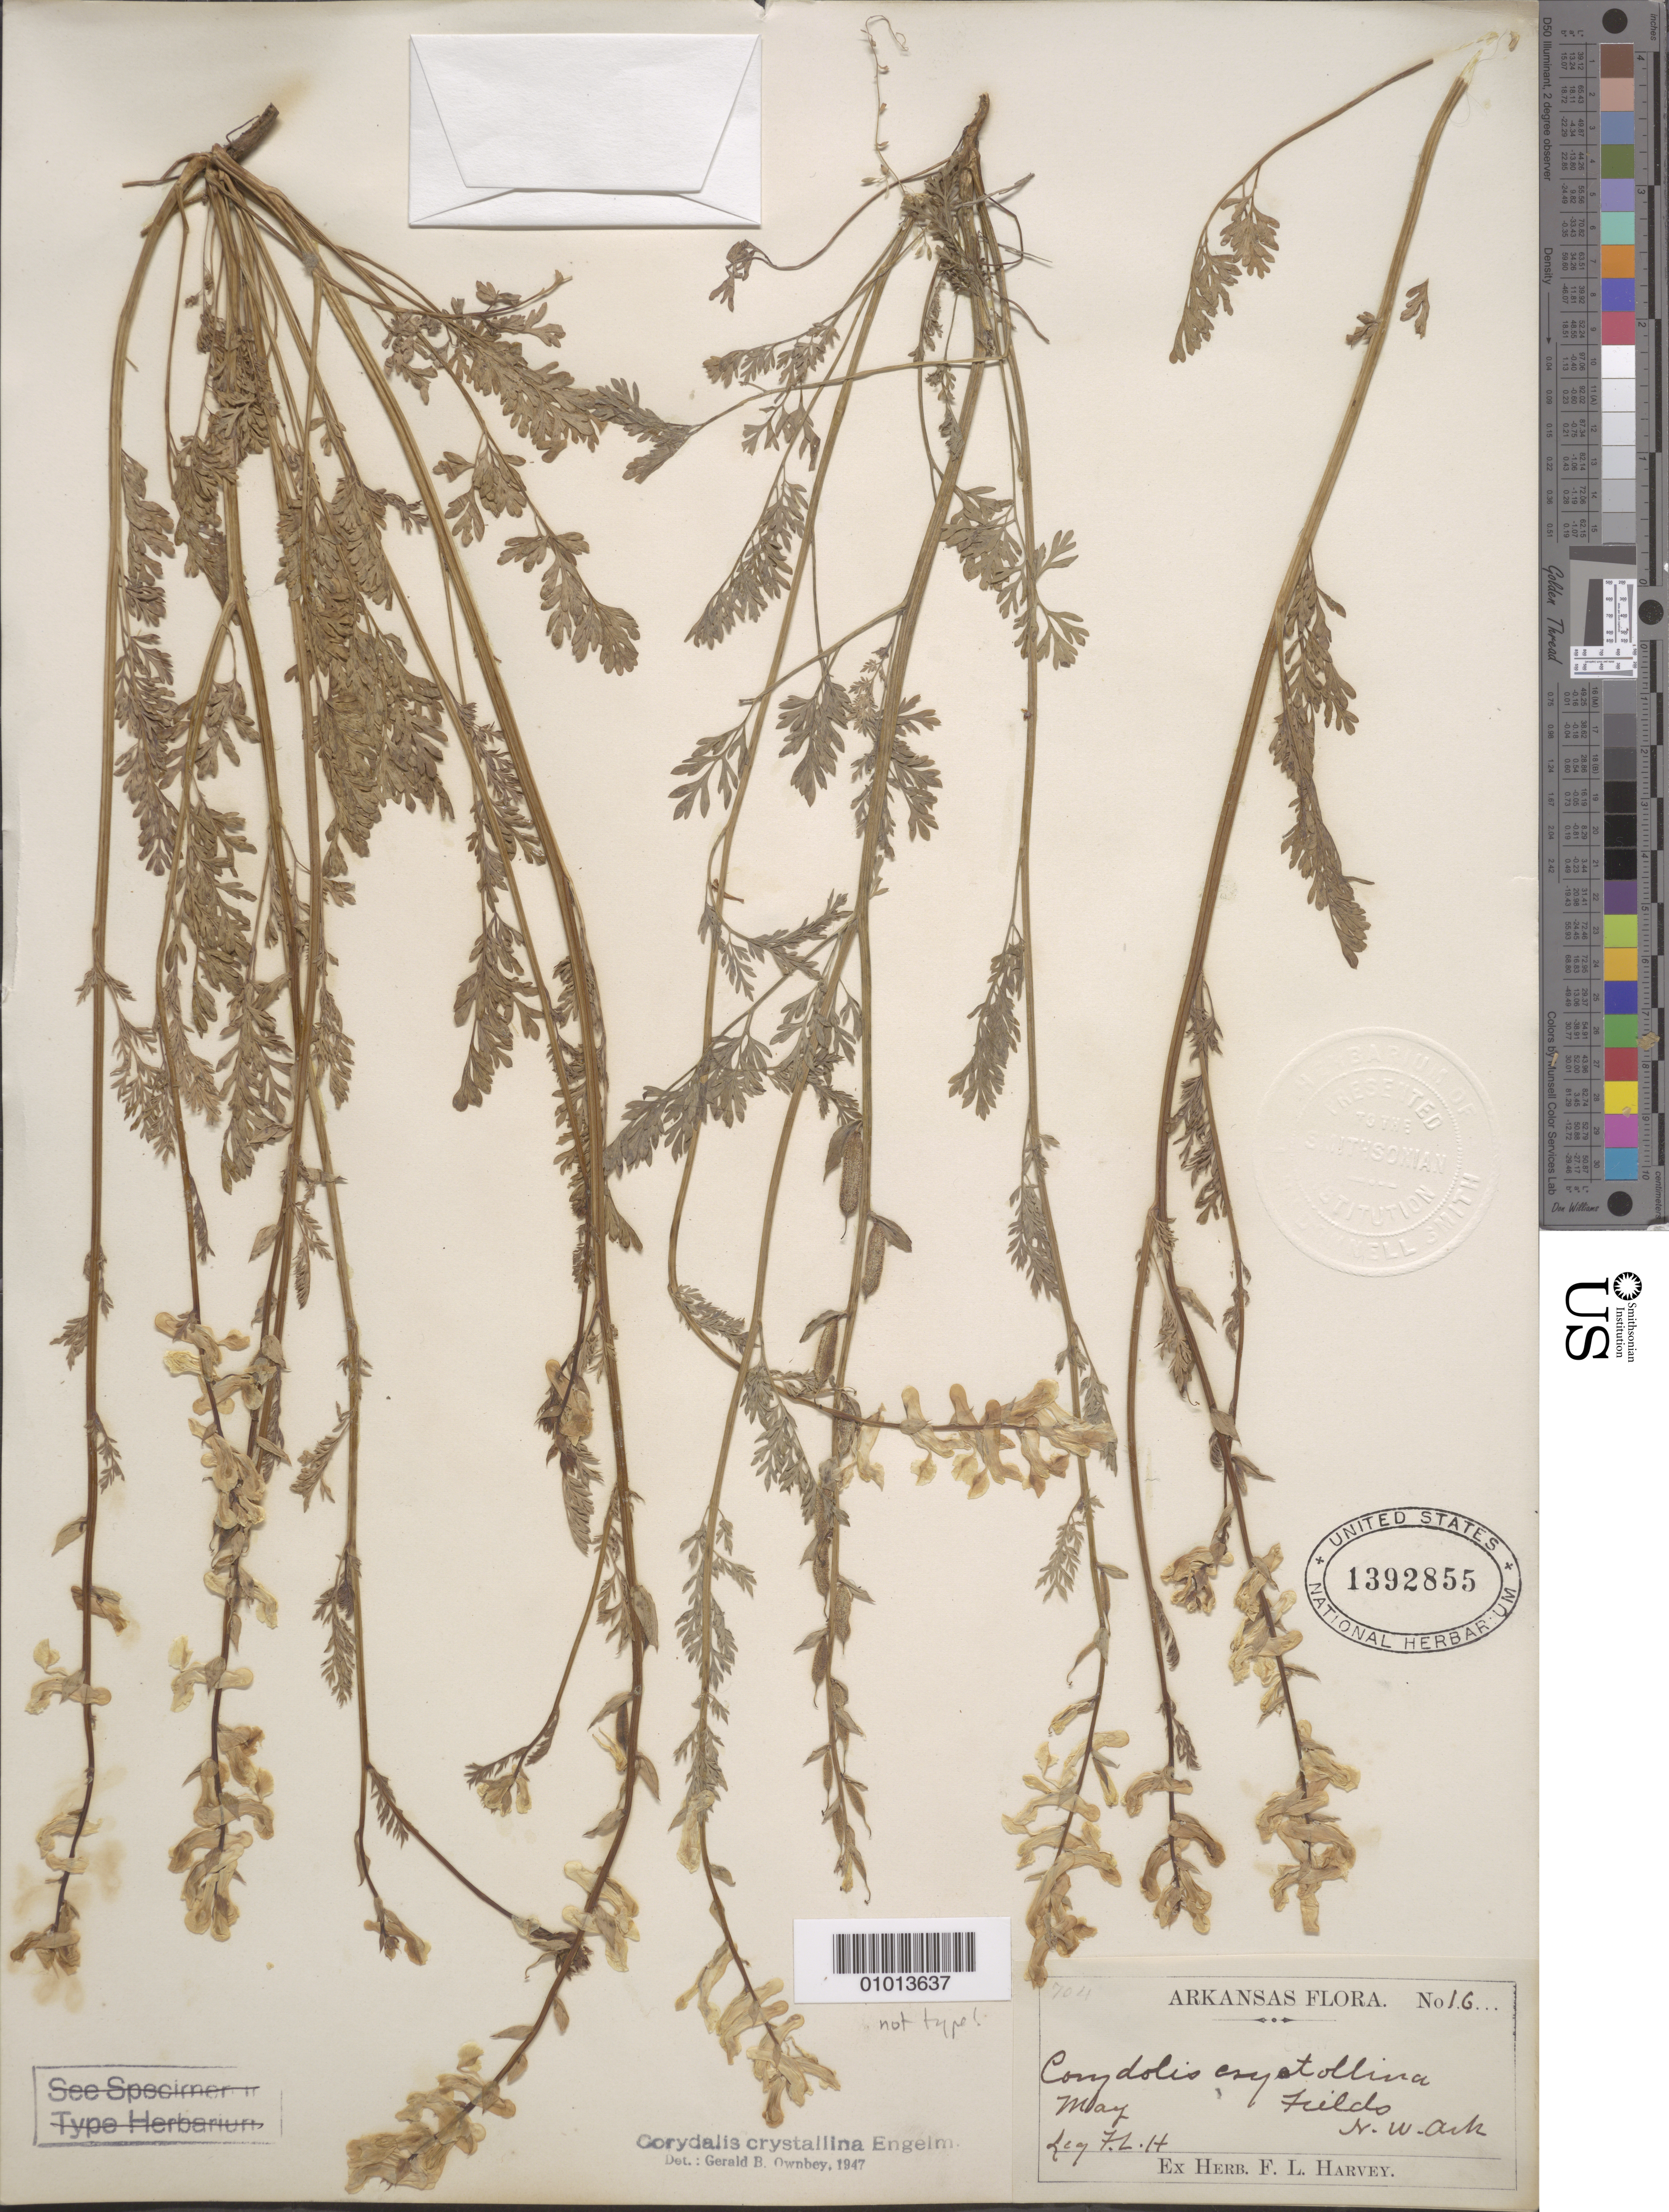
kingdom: Plantae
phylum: Tracheophyta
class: Magnoliopsida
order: Ranunculales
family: Papaveraceae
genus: Corydalis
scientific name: Corydalis crystallina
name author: (Engelm. ex A. Gray) Torr. & A. Gray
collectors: F. L. Harvey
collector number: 16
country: United States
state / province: Arkansas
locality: NW Arkansas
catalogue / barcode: US 1392855